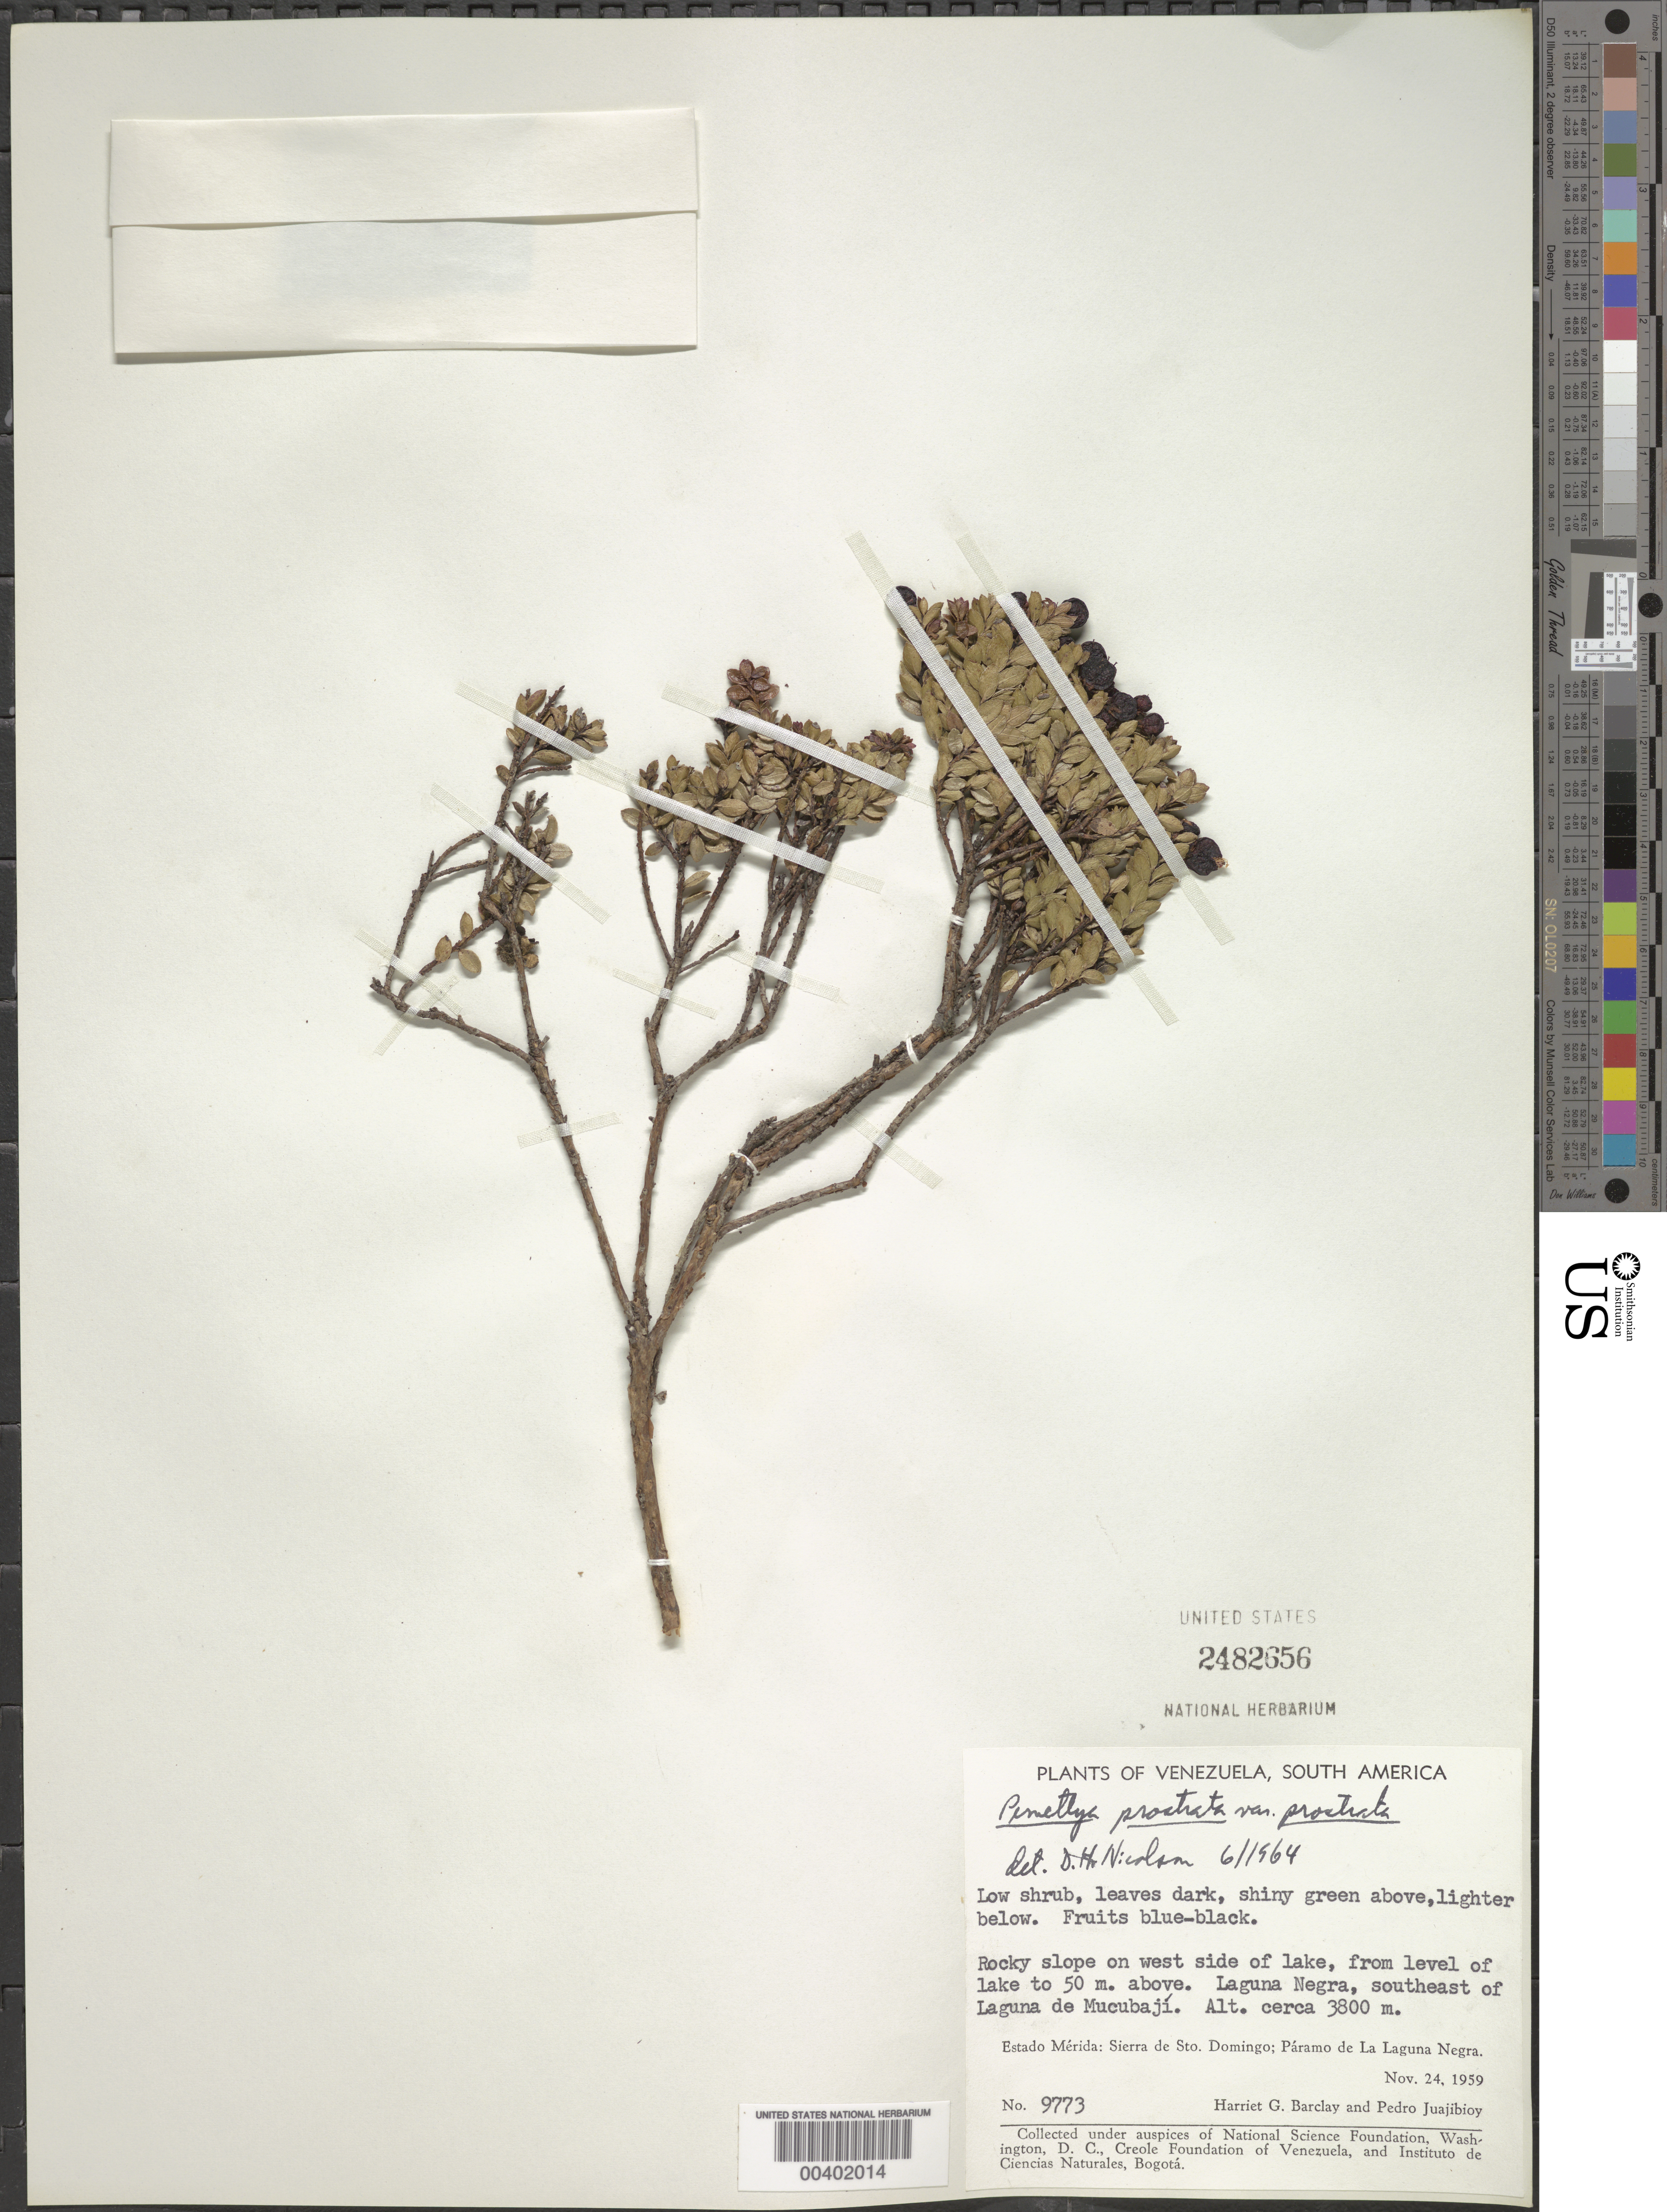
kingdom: Plantae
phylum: Tracheophyta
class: Magnoliopsida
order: Ericales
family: Ericaceae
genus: Pernettya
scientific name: Pernettya prostrata var. prostrata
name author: (Cav.) DC.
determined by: Nicolson, Dan H.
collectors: H. G. Barclay & P. Juajibioy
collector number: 9773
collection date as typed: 24 Nov 1959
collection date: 1959-11-24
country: Venezuela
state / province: Mérida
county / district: Rangel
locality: Laguna Negra, southeast of Laguna de Mucubají. Páramo de La Laguna Negra. Negra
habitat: Rocky slope on west side of lake.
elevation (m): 3800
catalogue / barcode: US 2482656